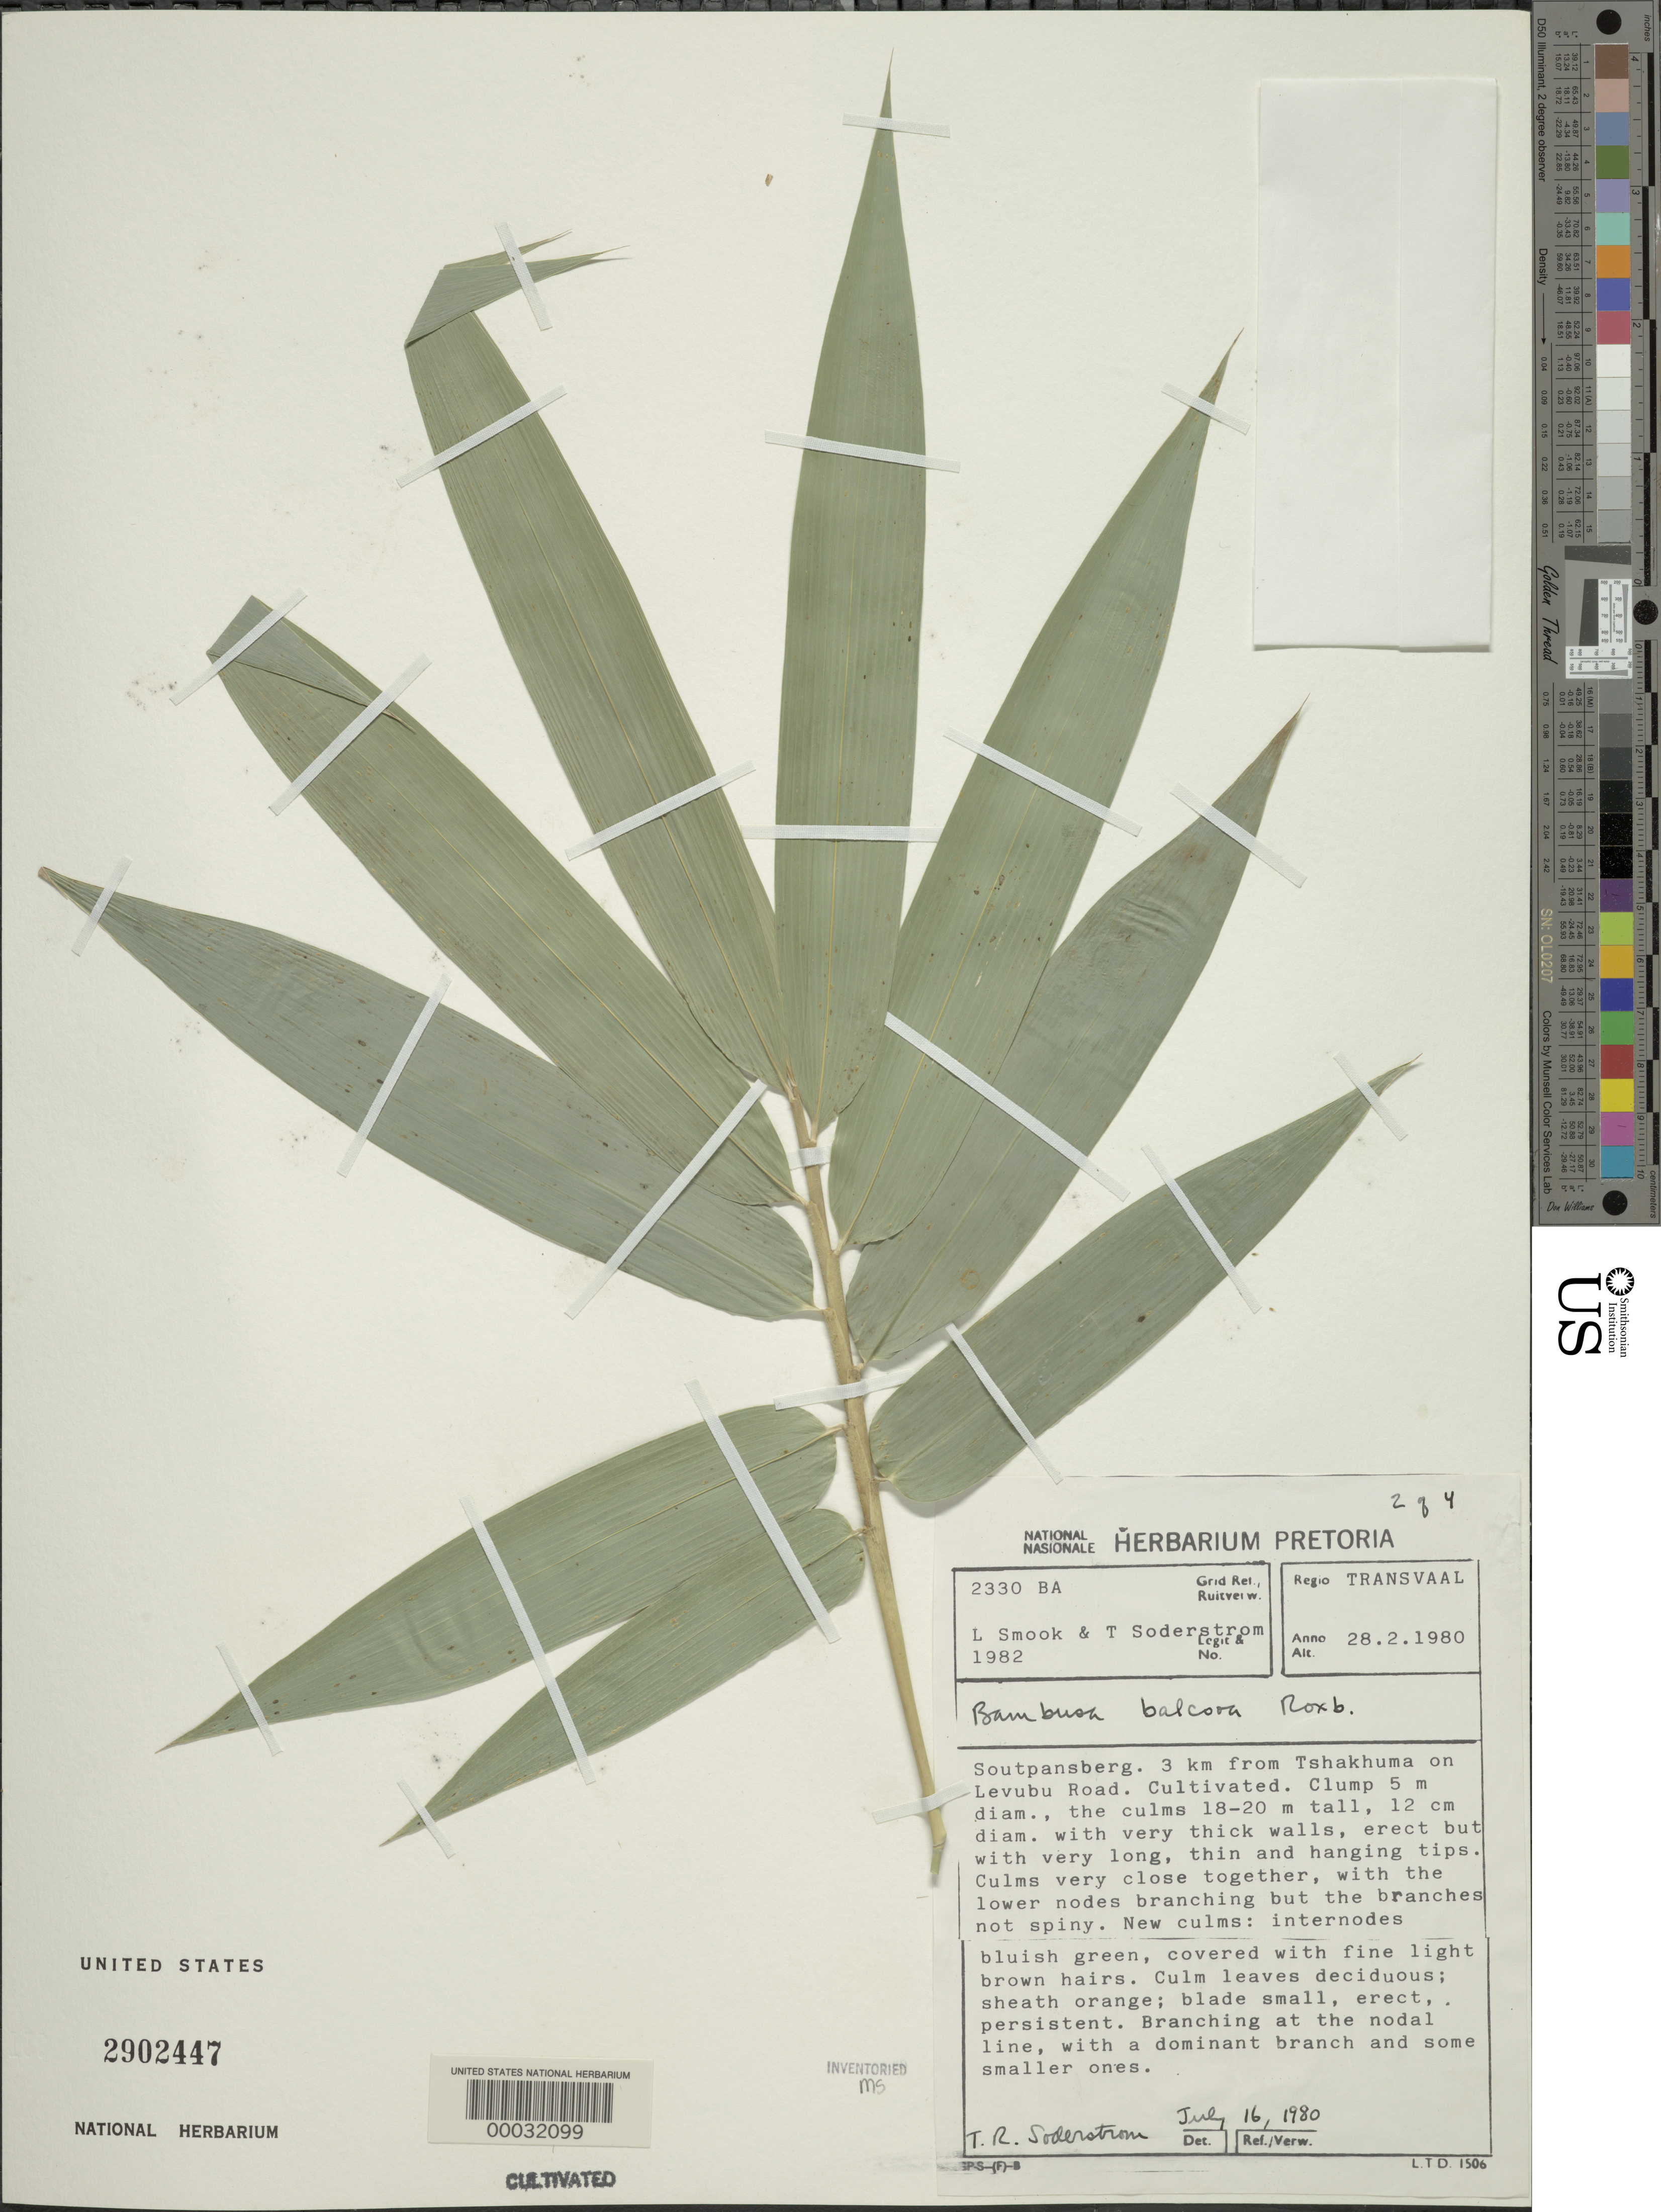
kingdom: Plantae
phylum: Tracheophyta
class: Liliopsida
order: Poales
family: Poaceae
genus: Bambusa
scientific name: Bambusa balcooa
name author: Roxb.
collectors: L. Smook & T. R. Soderstrom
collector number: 2330 Ba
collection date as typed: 28 Feb 1980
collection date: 1980-02-28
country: South Africa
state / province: Limpopo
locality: Soutpansberg, tshakhuma. Transvaal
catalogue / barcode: US 2902447